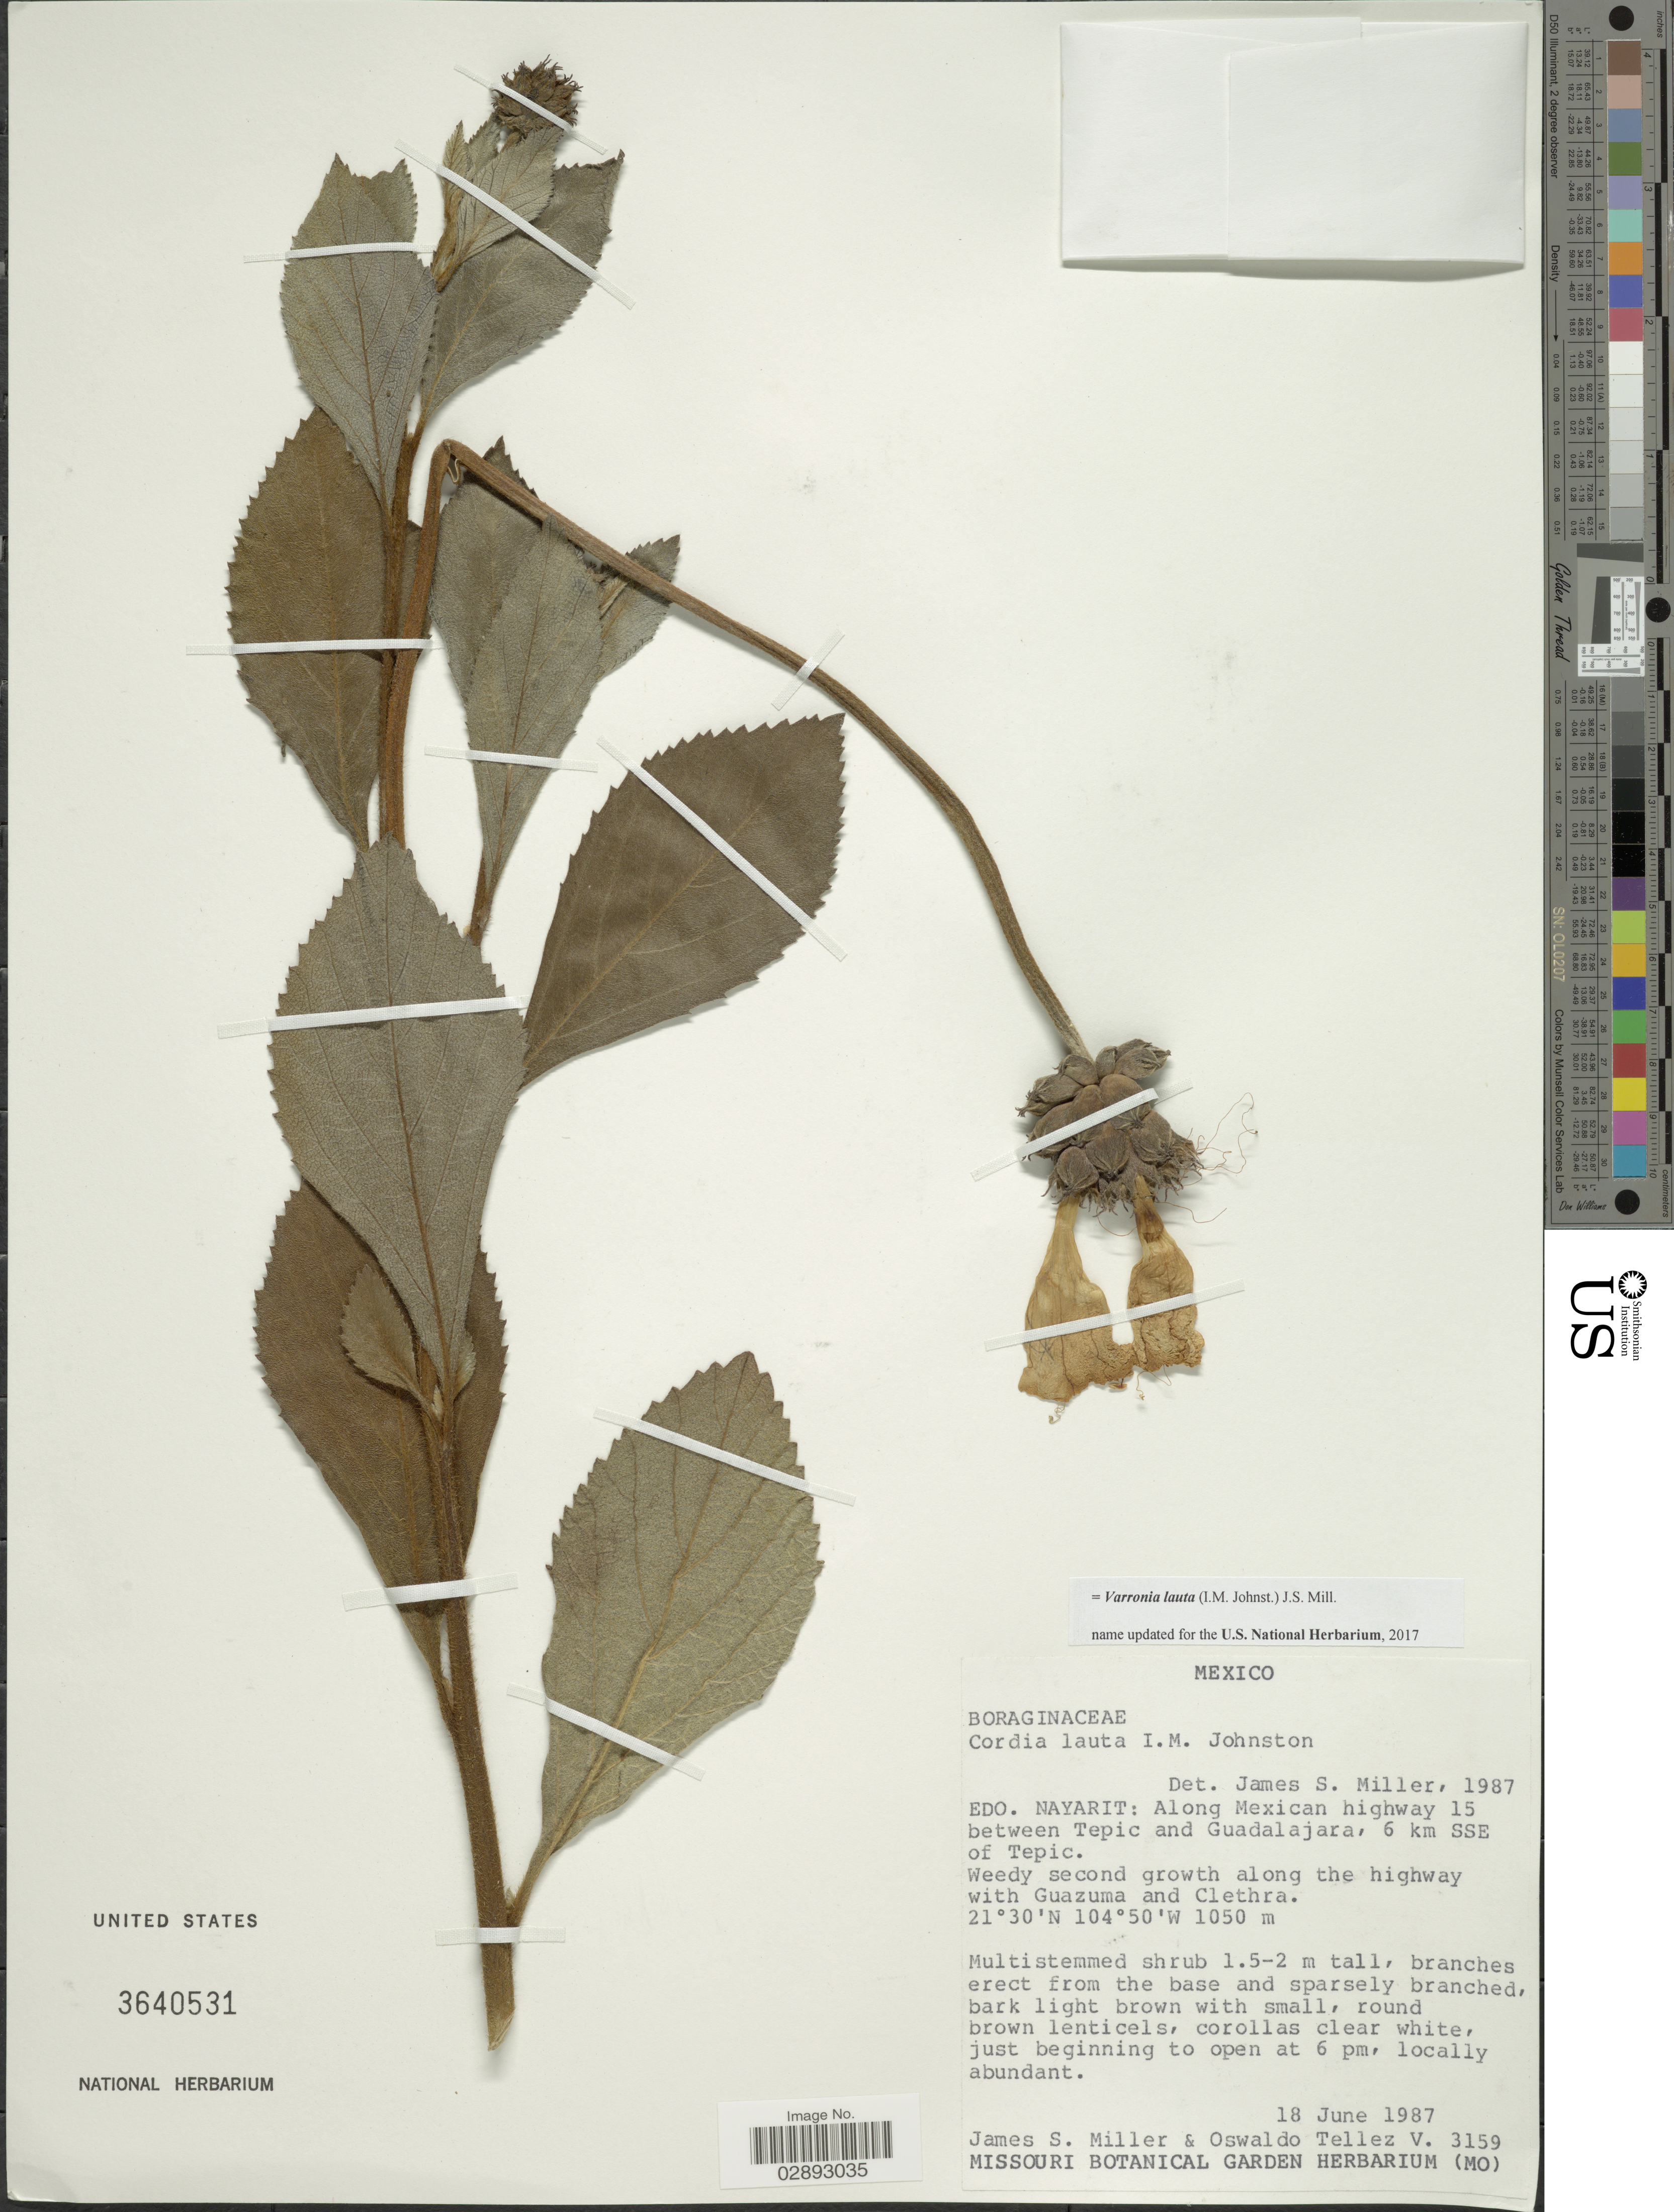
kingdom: Plantae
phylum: Tracheophyta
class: Magnoliopsida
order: Boraginales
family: Cordiaceae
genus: Varronia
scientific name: Varronia lauta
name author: (I.M. Johnst.) J.S. Mill.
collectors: J. S. Miller & O. Téllez V.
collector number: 3159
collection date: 1987-06-18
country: Mexico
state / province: Nayarit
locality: Edo. Nayarit: Along Mexican highway 15 between Tepic and Guadalajara, 6 km SSE of Tepic.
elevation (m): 1050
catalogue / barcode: US 3640531